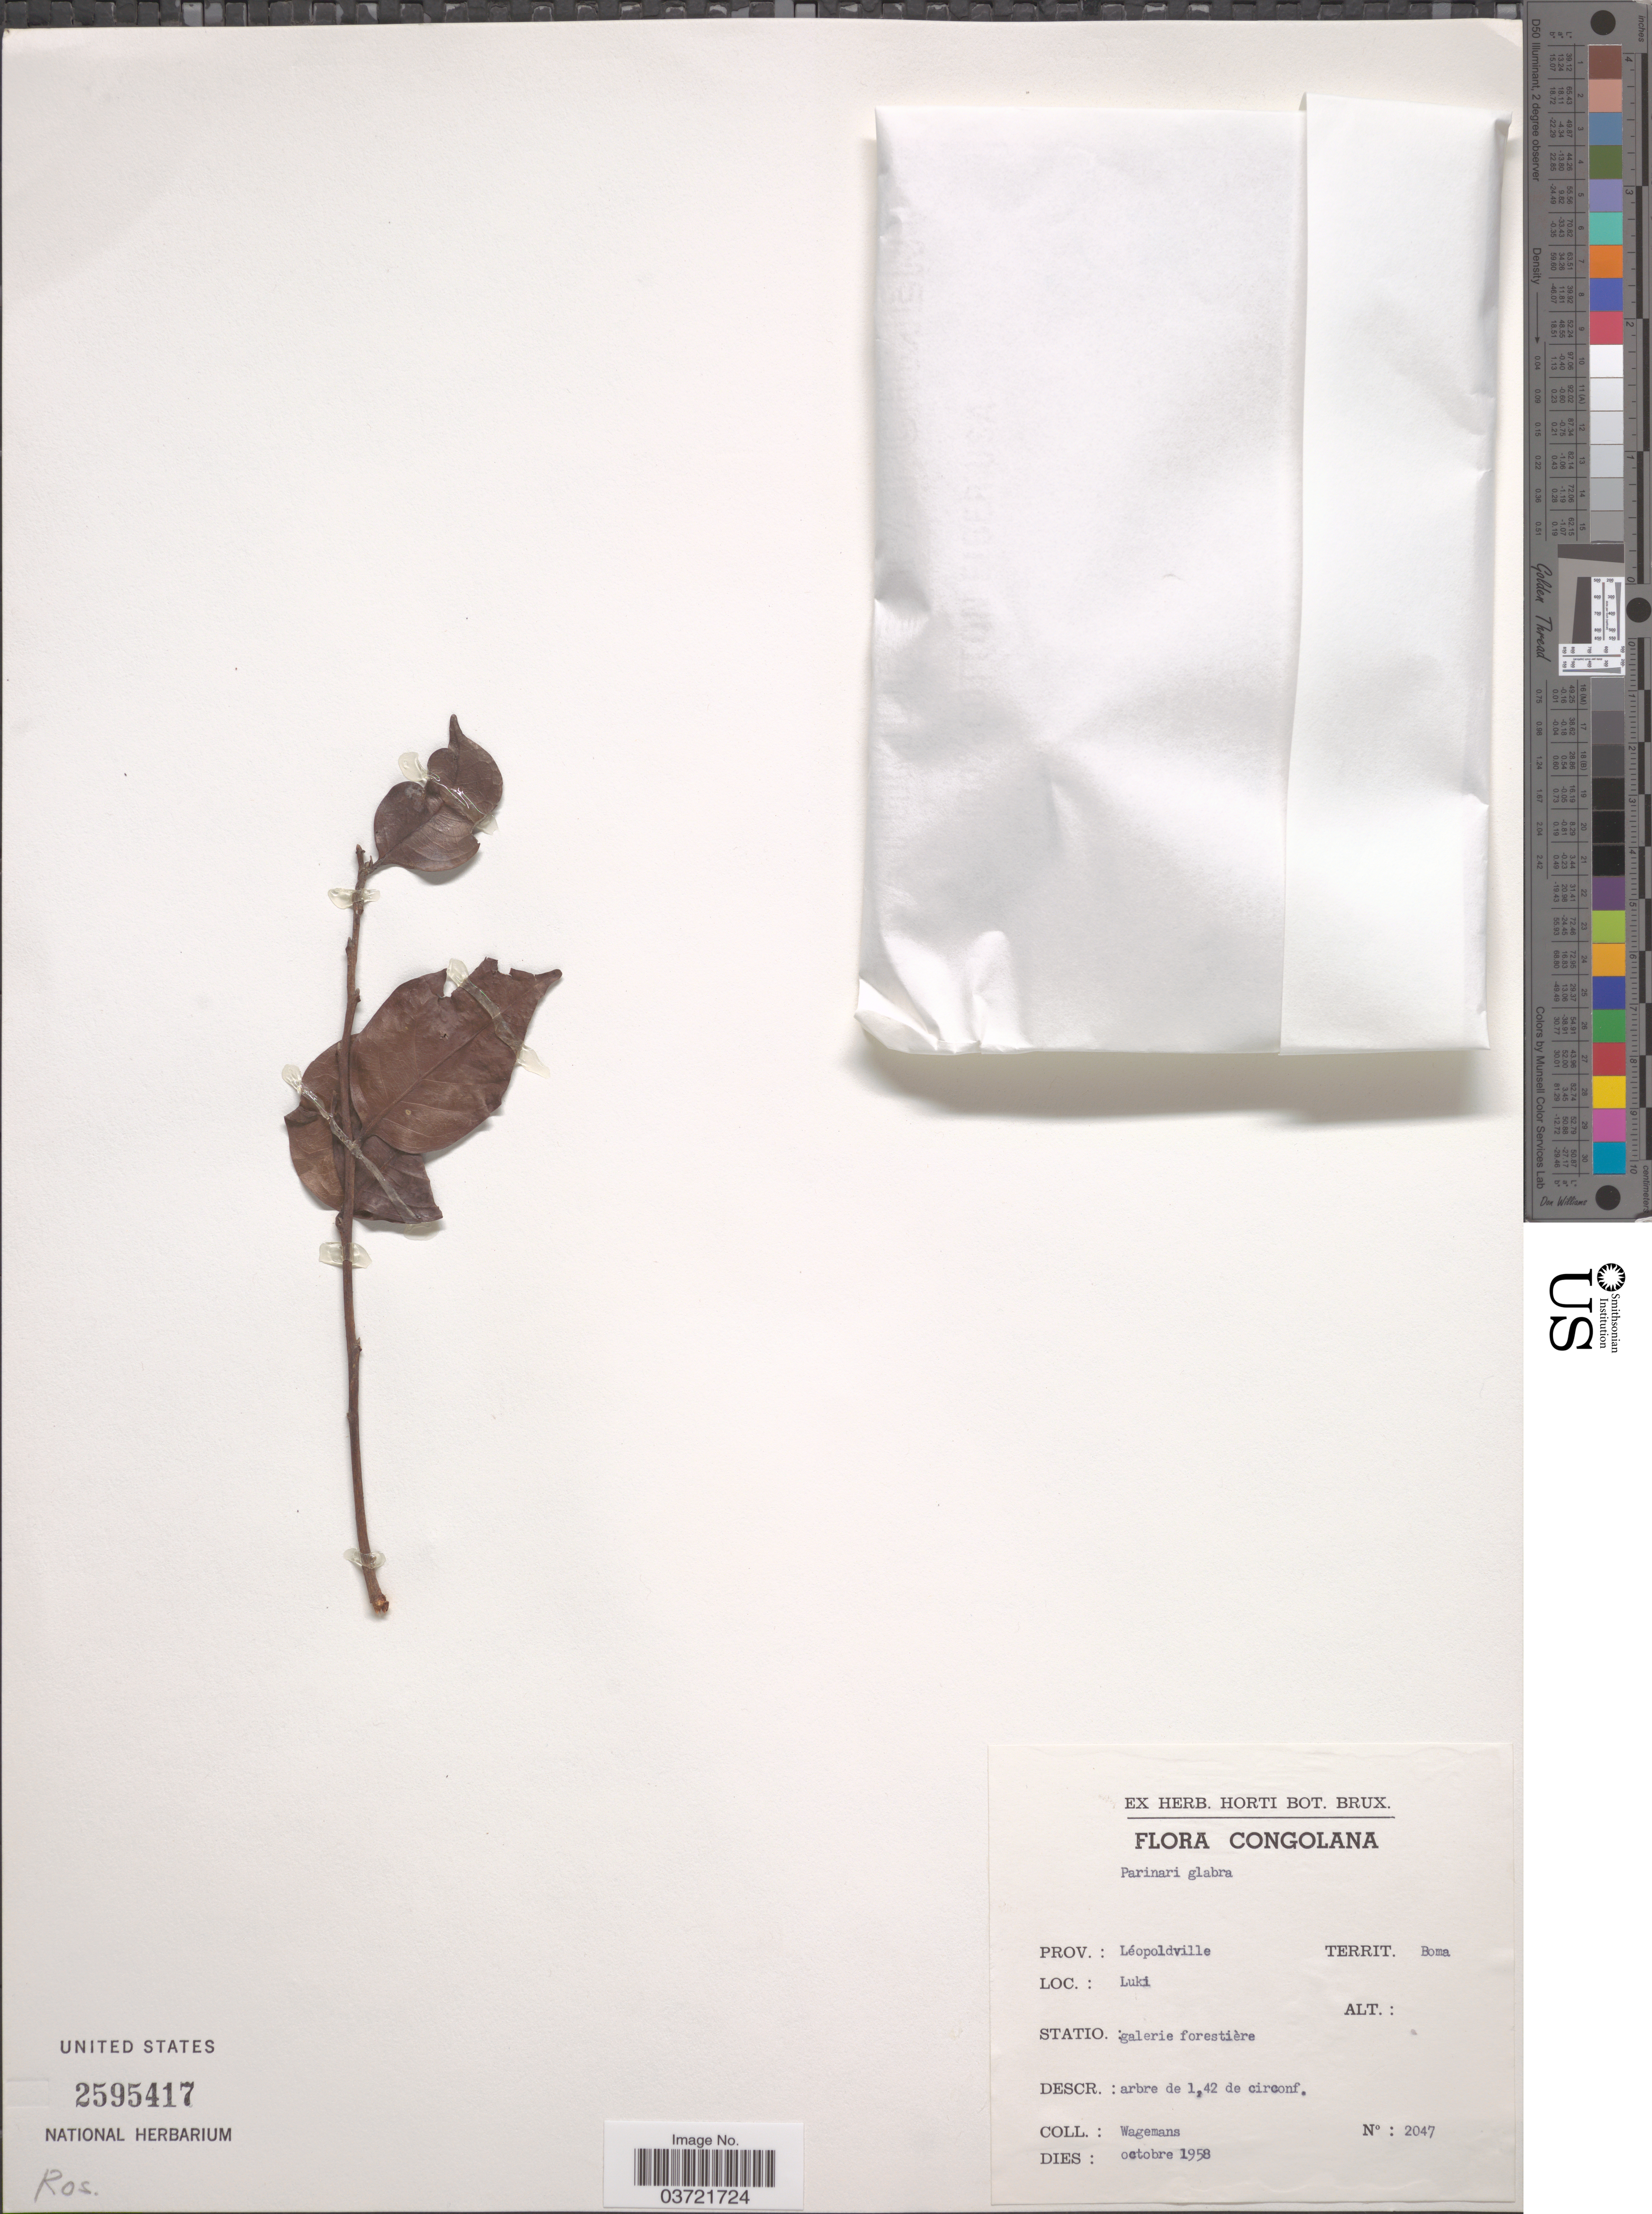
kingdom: Plantae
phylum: Tracheophyta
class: Magnoliopsida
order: Malpighiales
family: Chrysobalanaceae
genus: Parinari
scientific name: Parinari glabra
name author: Oliv.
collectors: -. Wagemans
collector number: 2047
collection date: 1958-10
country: Congo, Democratic Republic of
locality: Congolana.Prov.: Léopoldville. Territ. Boma. Luki.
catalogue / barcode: US 2595417